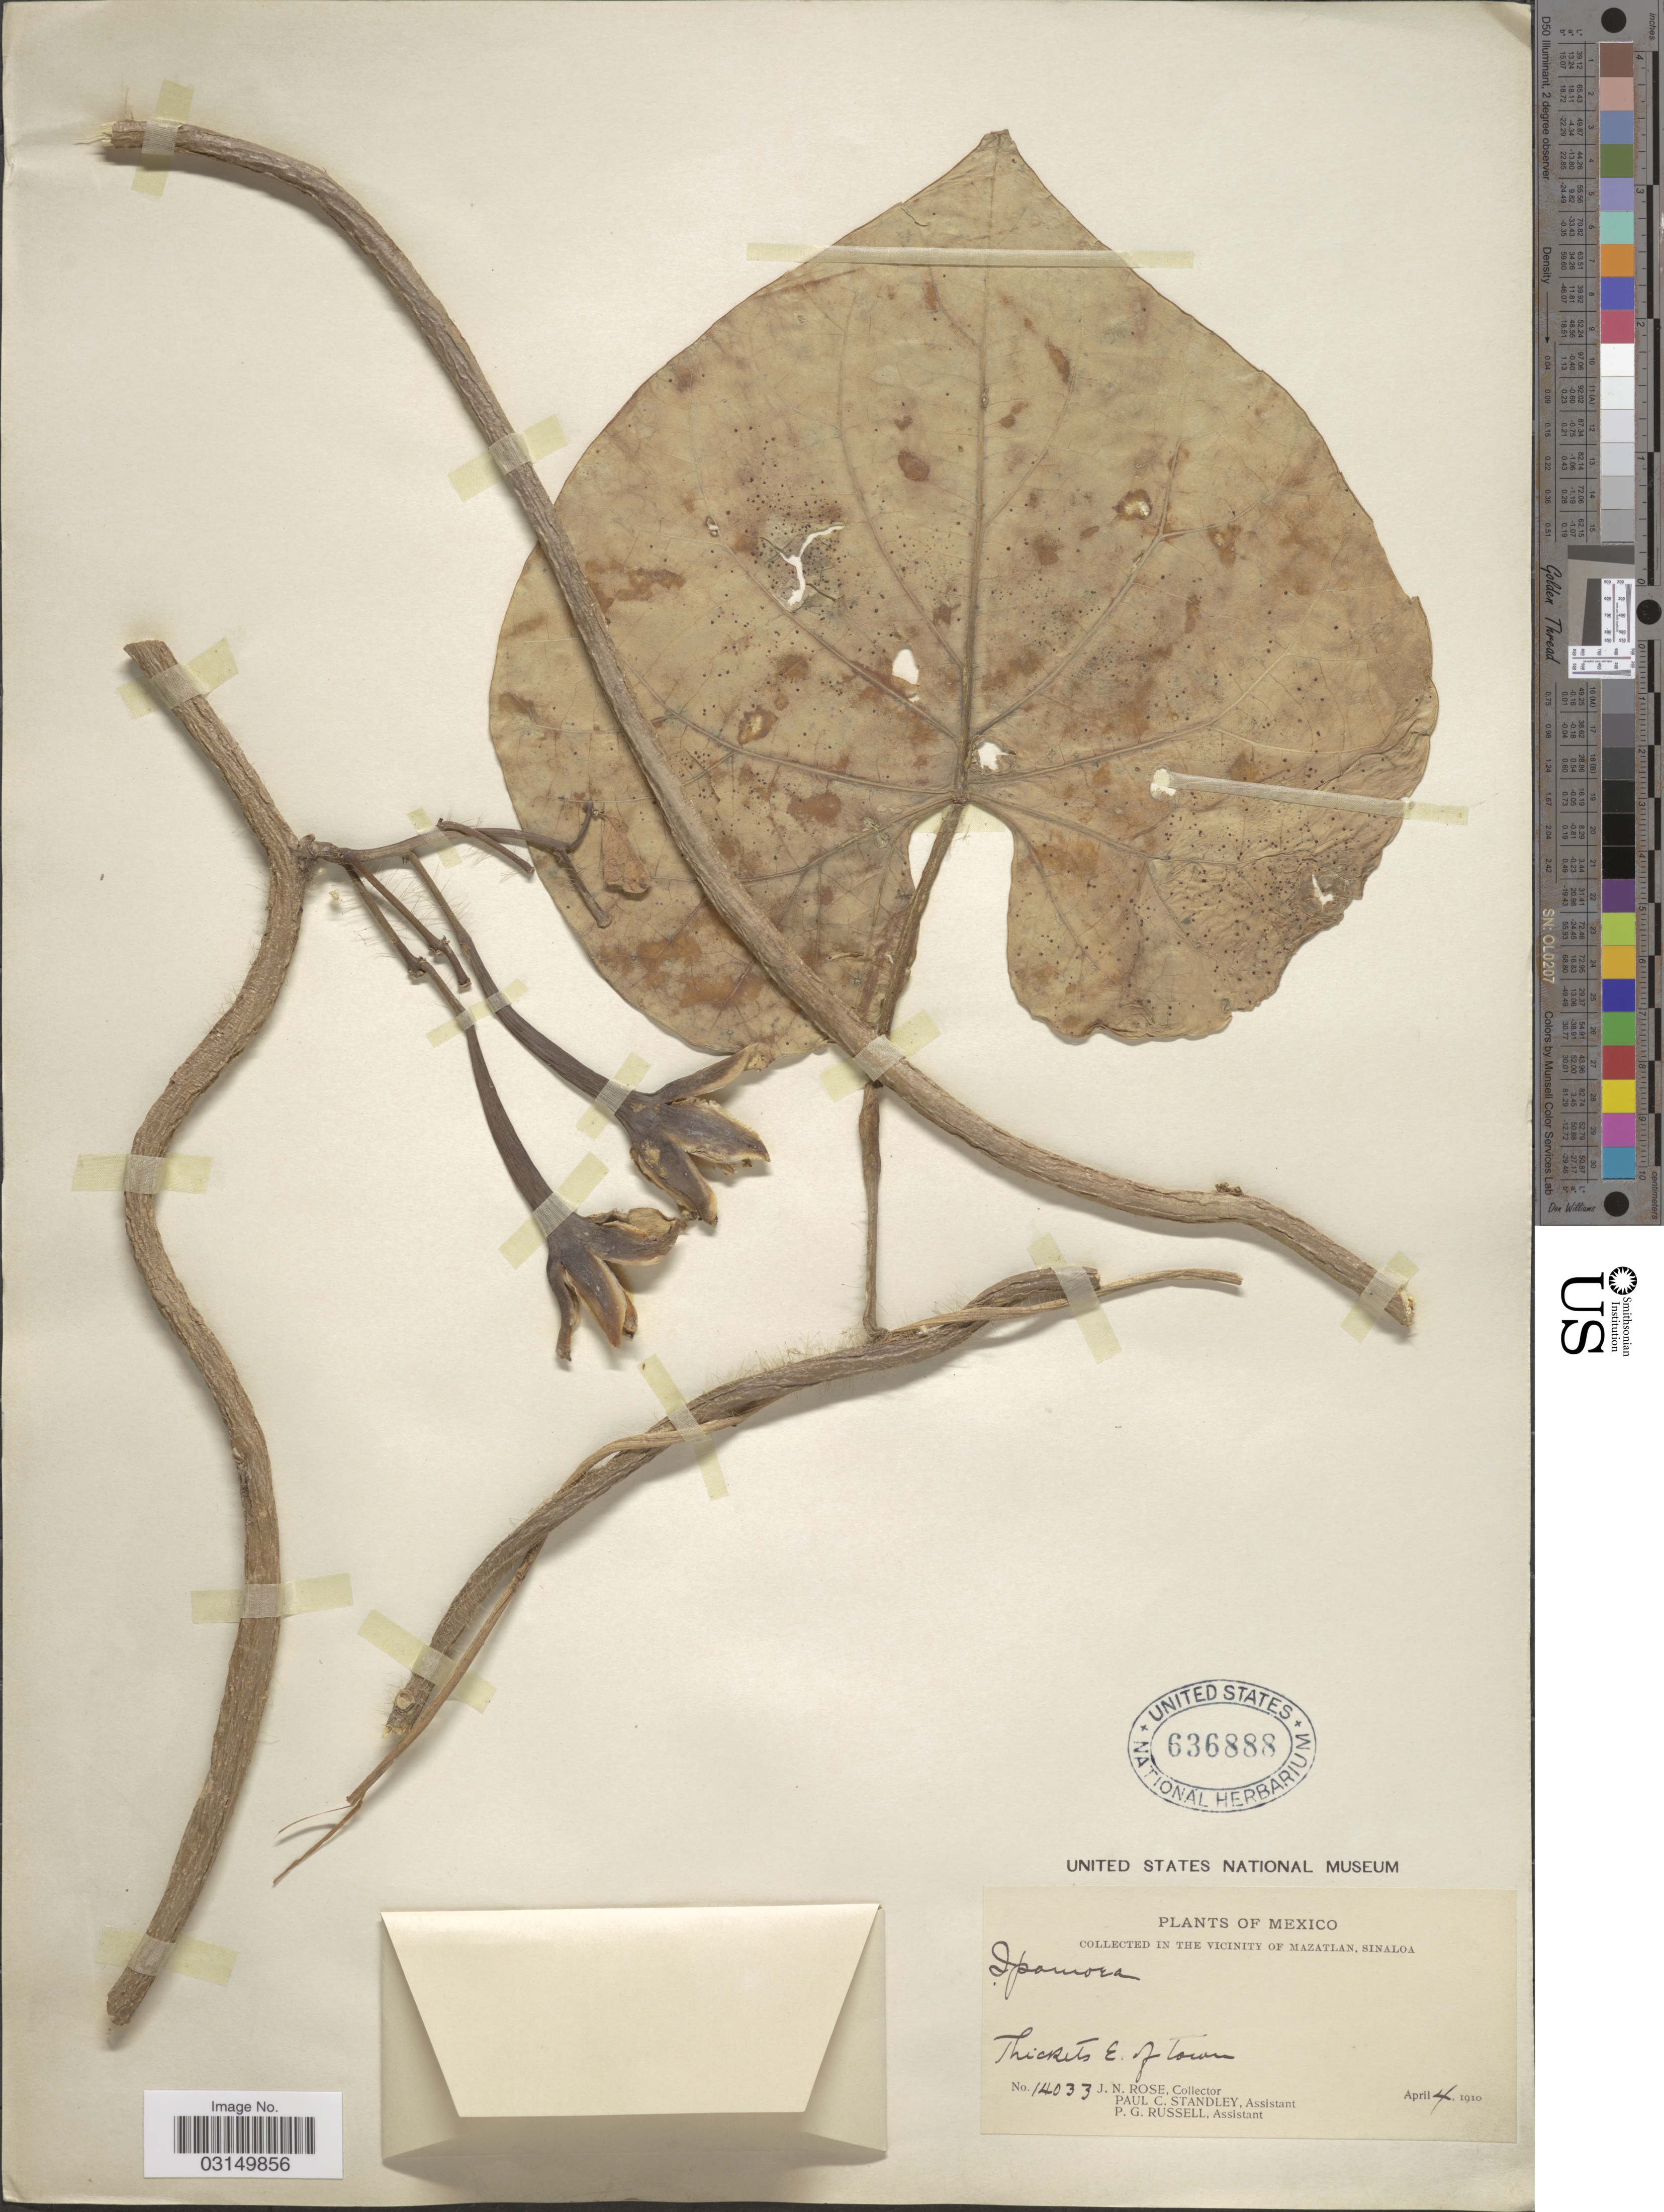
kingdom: Plantae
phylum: Tracheophyta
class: Magnoliopsida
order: Solanales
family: Convolvulaceae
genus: Ipomoea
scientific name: Ipomoea clavata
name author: (G. Don) J.F. Macbr.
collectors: J. N. Rose, P. C. Standley & P. G. Russell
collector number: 14033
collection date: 1910-04-04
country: Mexico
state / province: Sinaloa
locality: In The Vicinity of Mazatlan, Sinaloa, Thickets E. of town.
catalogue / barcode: US 636888